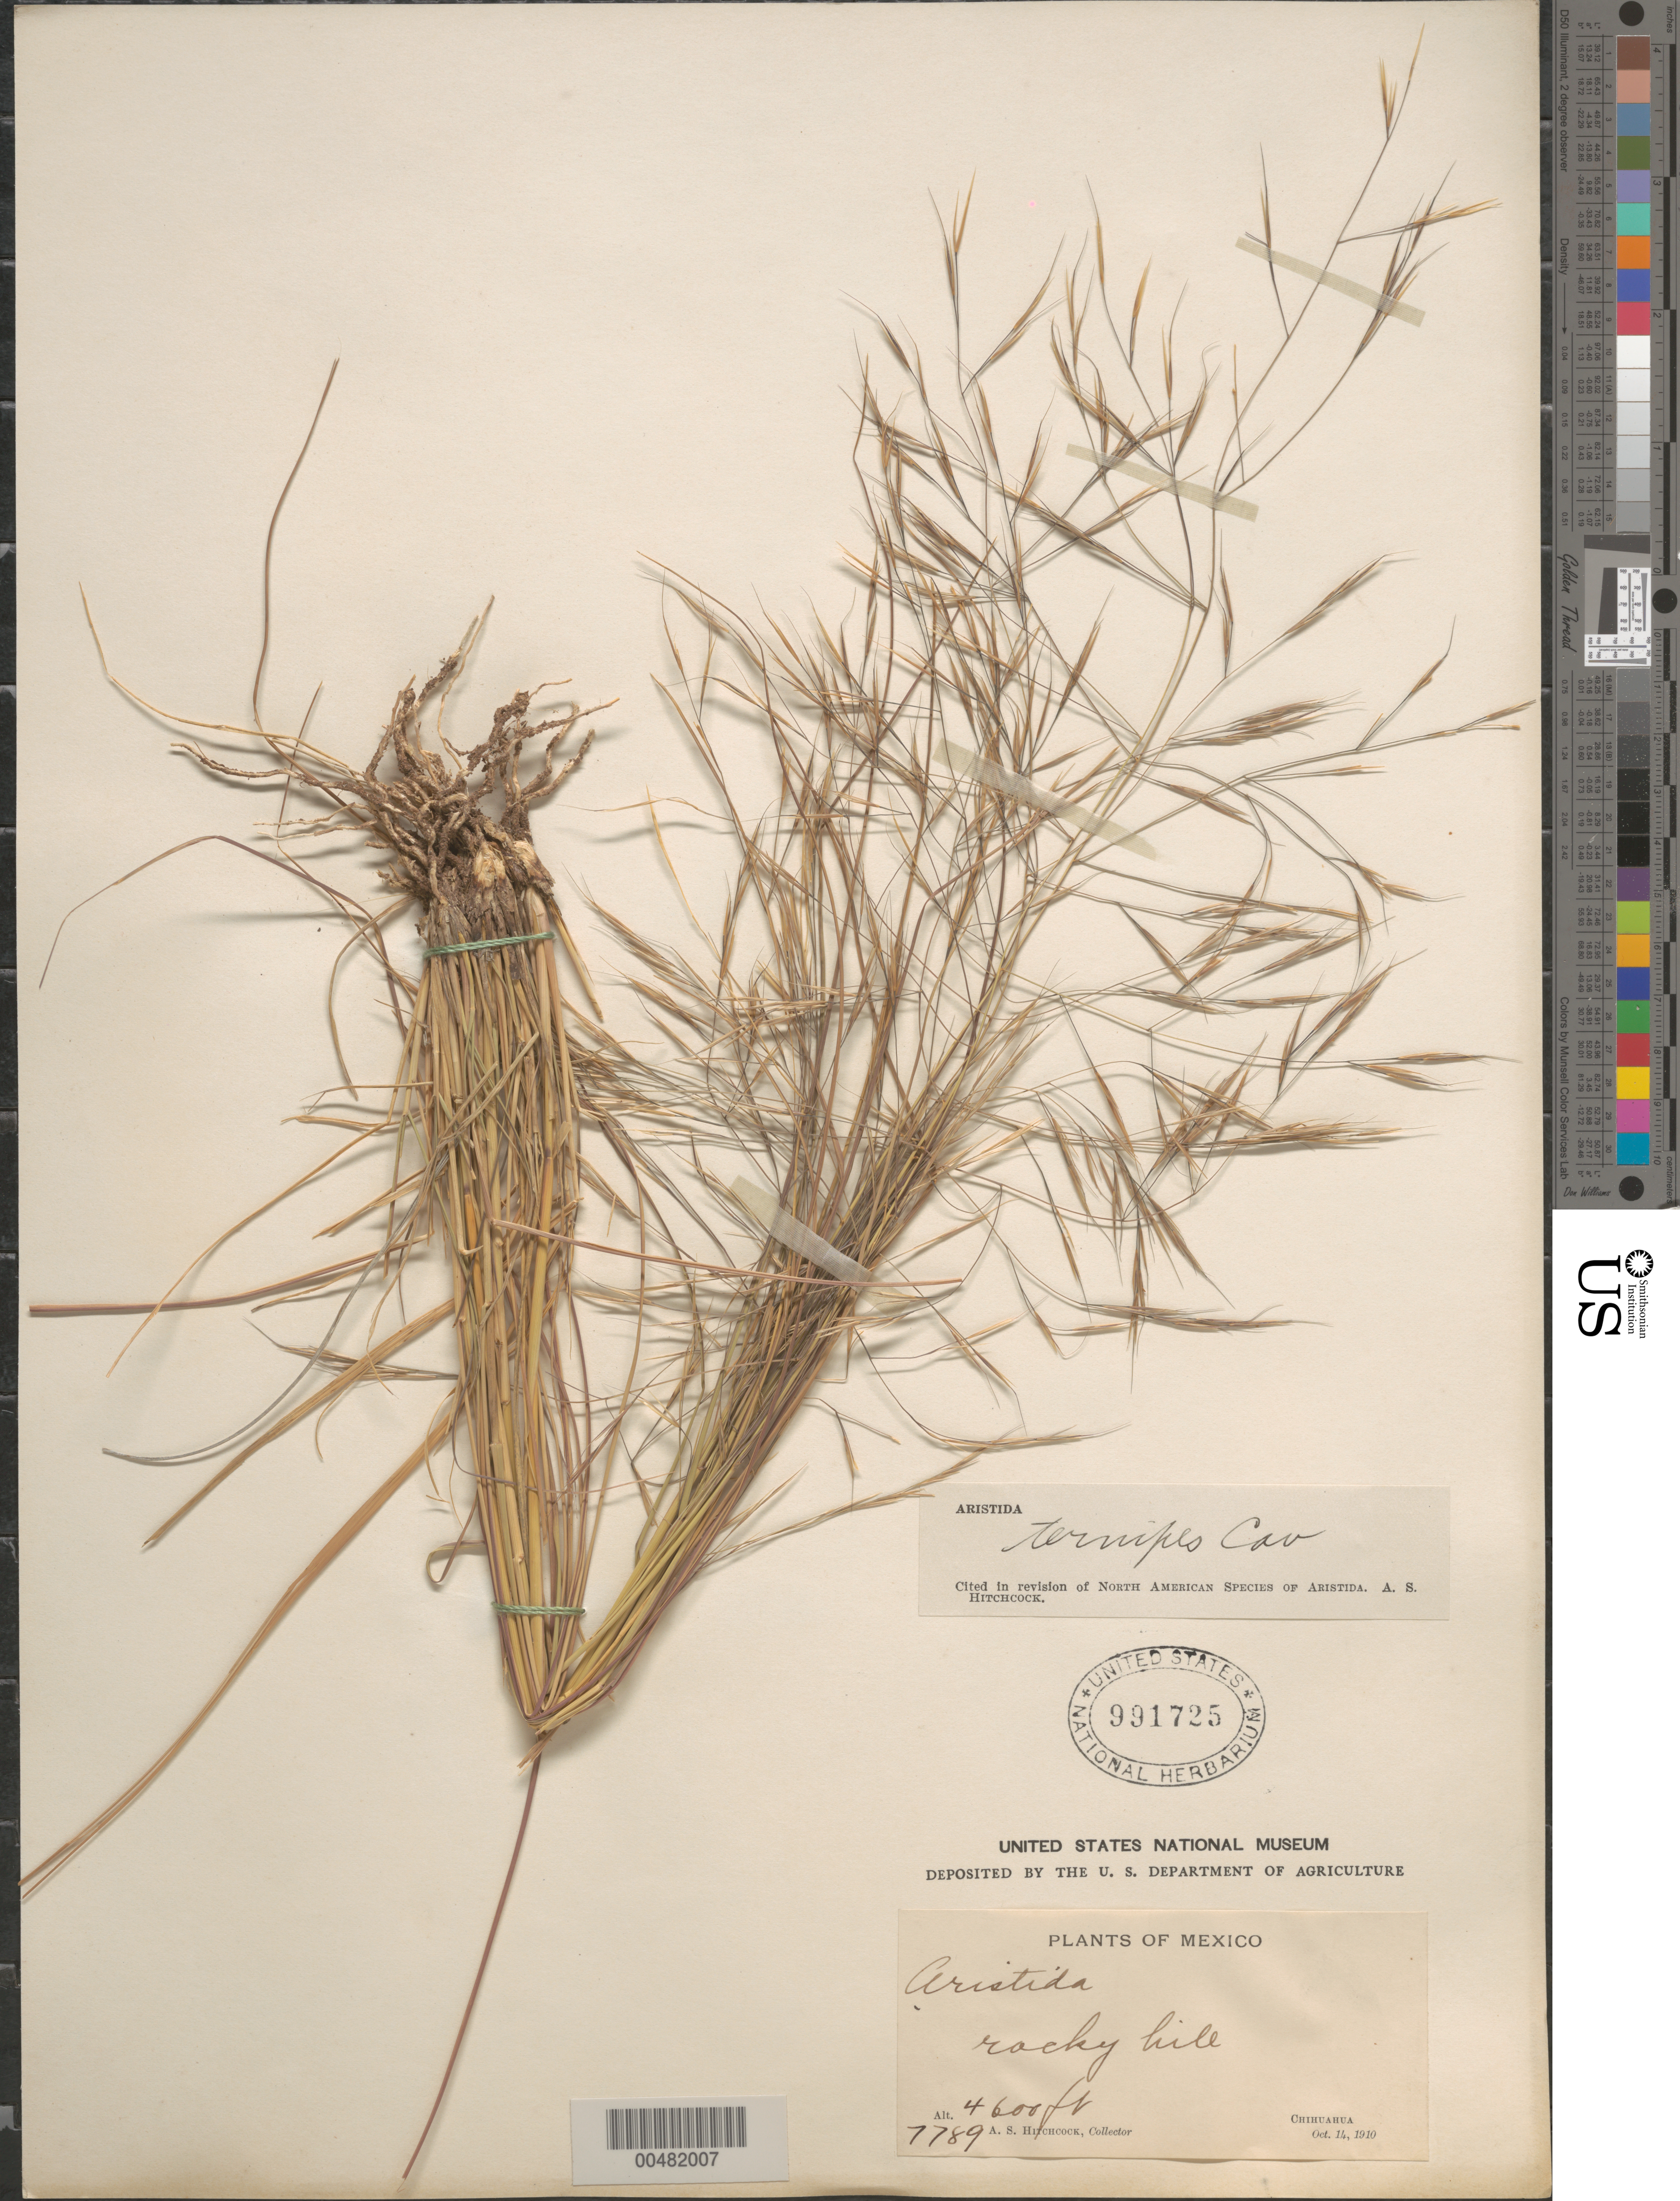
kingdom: Plantae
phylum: Tracheophyta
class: Liliopsida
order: Poales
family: Poaceae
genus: Aristida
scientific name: Aristida ternipes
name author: Cav.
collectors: A. S. Hitchcock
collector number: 7789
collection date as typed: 14 Oct 1910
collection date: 1910-10-14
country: Mexico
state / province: Chihuahua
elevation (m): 1402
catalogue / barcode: US 991725